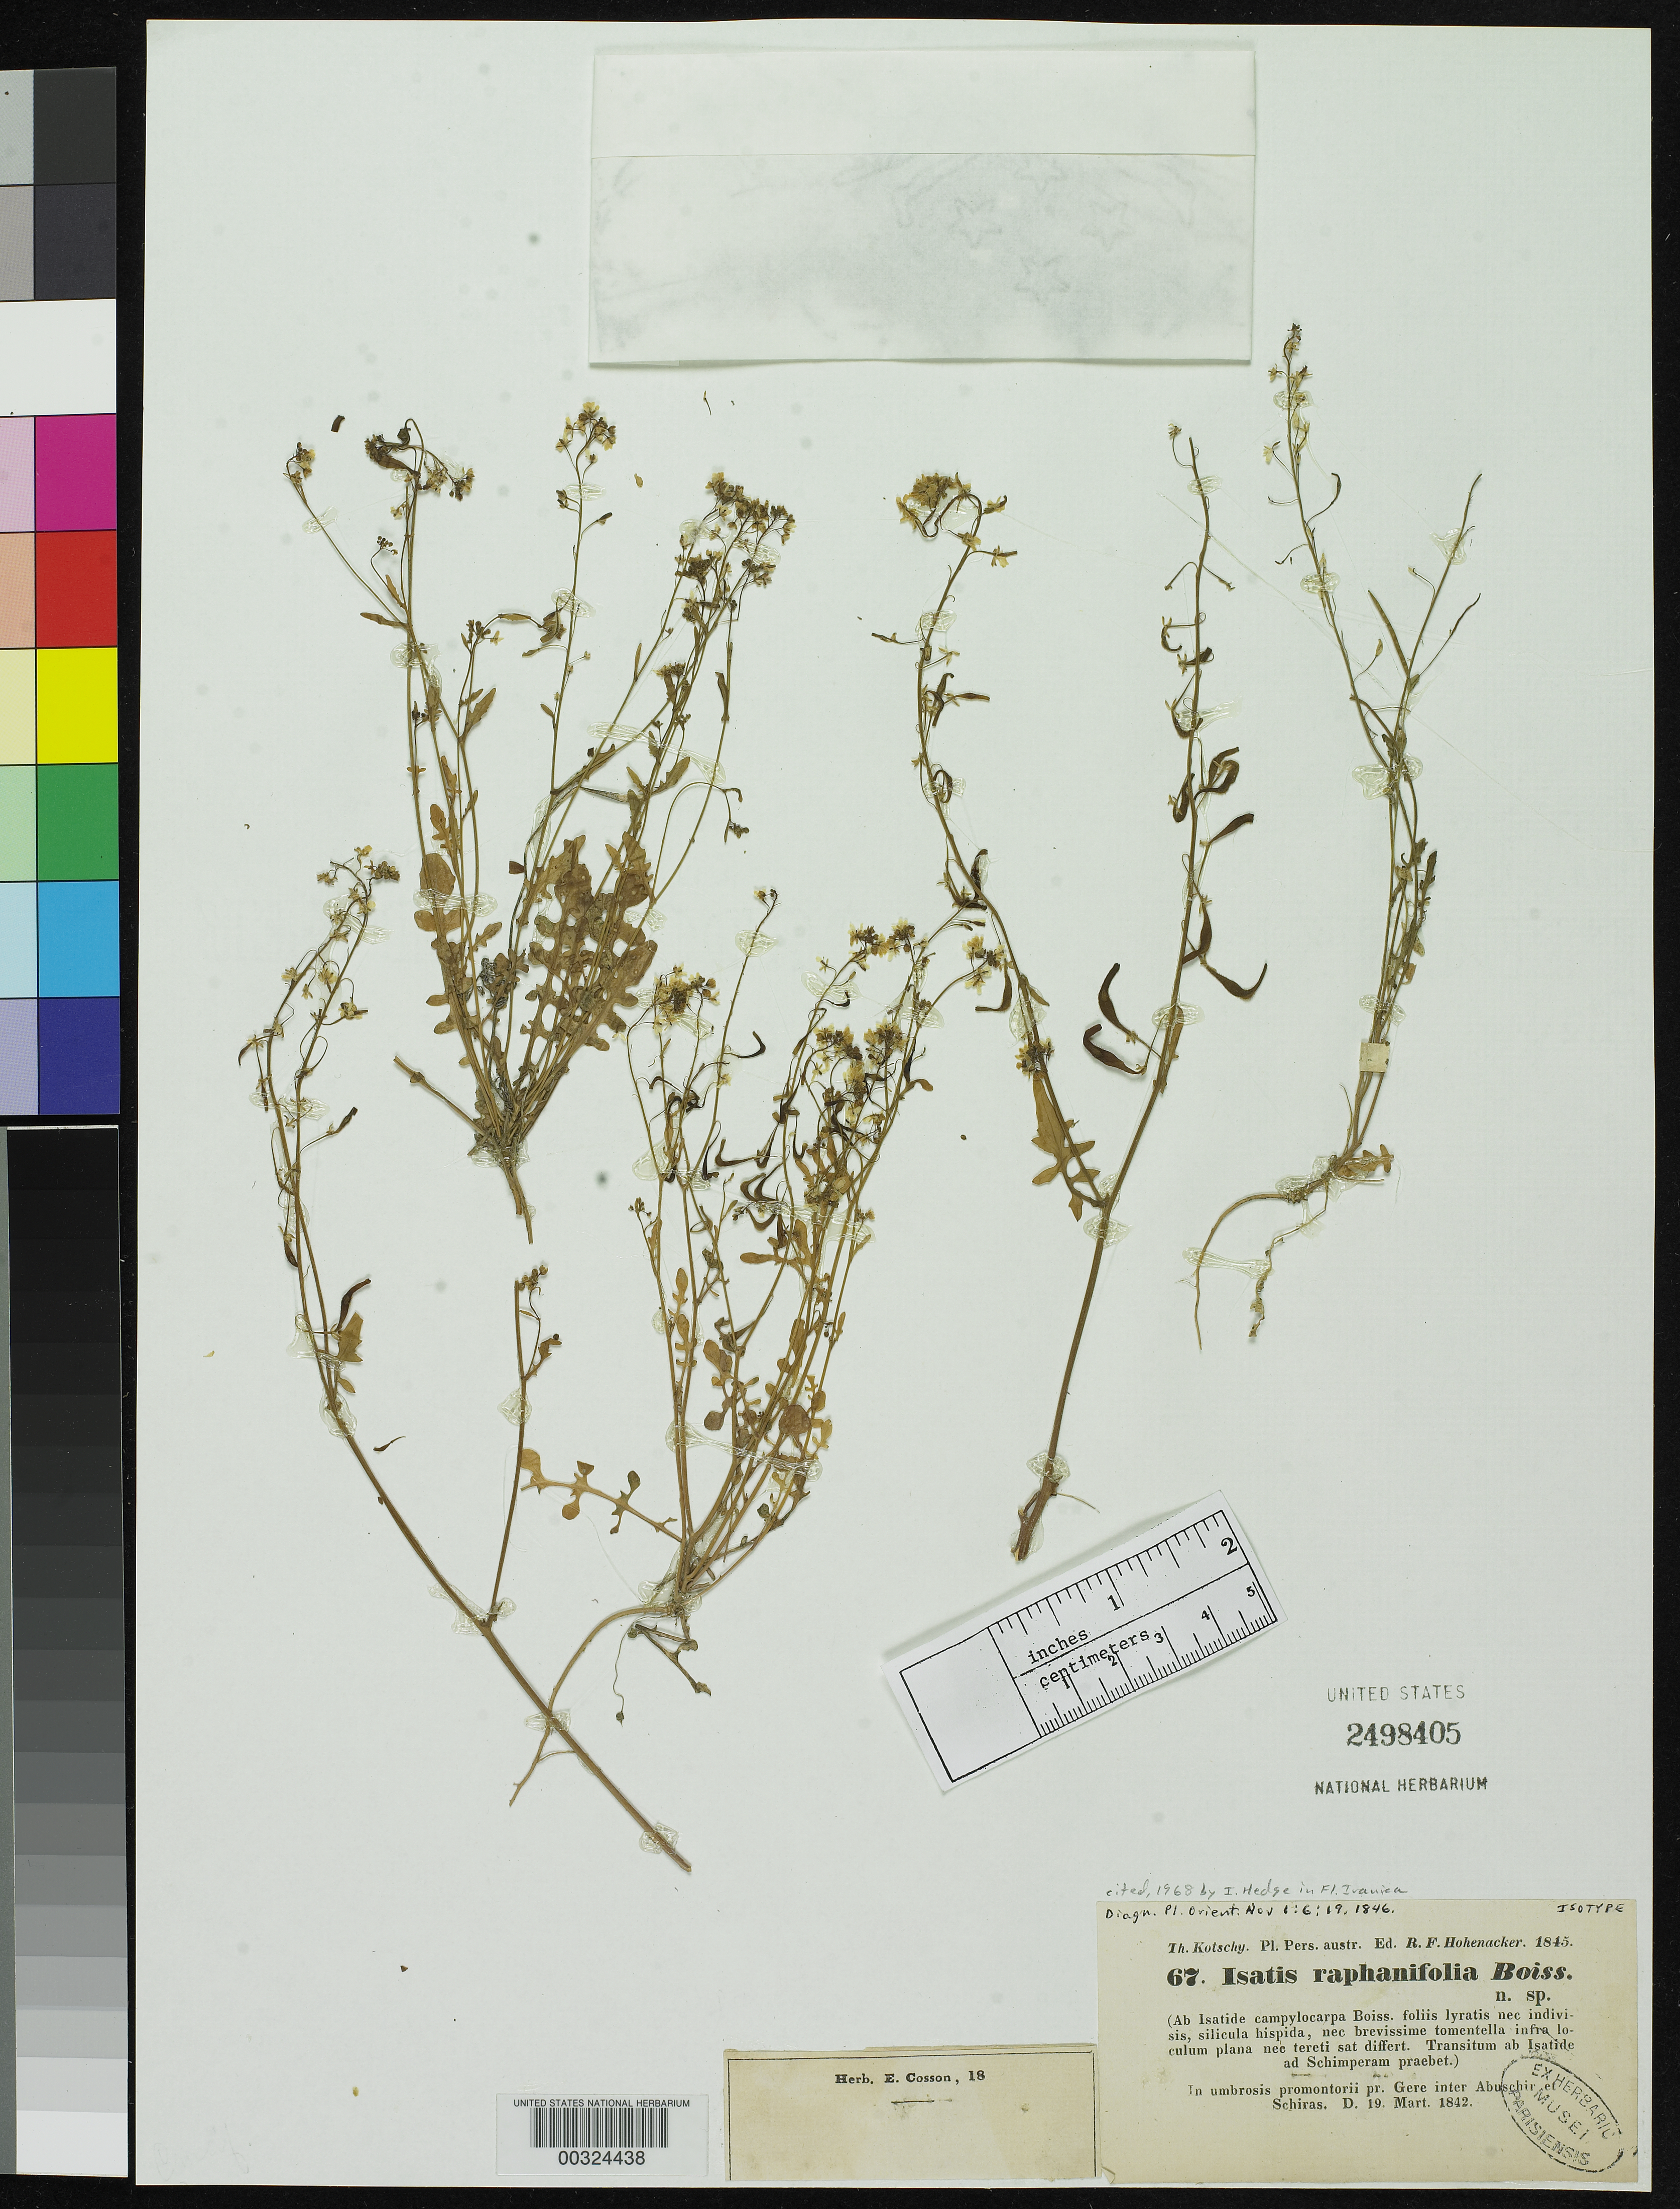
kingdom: Plantae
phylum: Tracheophyta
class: Magnoliopsida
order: Brassicales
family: Brassicaceae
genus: Isatis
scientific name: Isatis raphanifolia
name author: Boiss.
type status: Isotype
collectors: K. G. Kotschy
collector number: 67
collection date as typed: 19 Mar 1842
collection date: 1842-03-19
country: Iran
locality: In umbrisis promontorii prope Gere inter Abuschir Etschiras.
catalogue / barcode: US 2498405